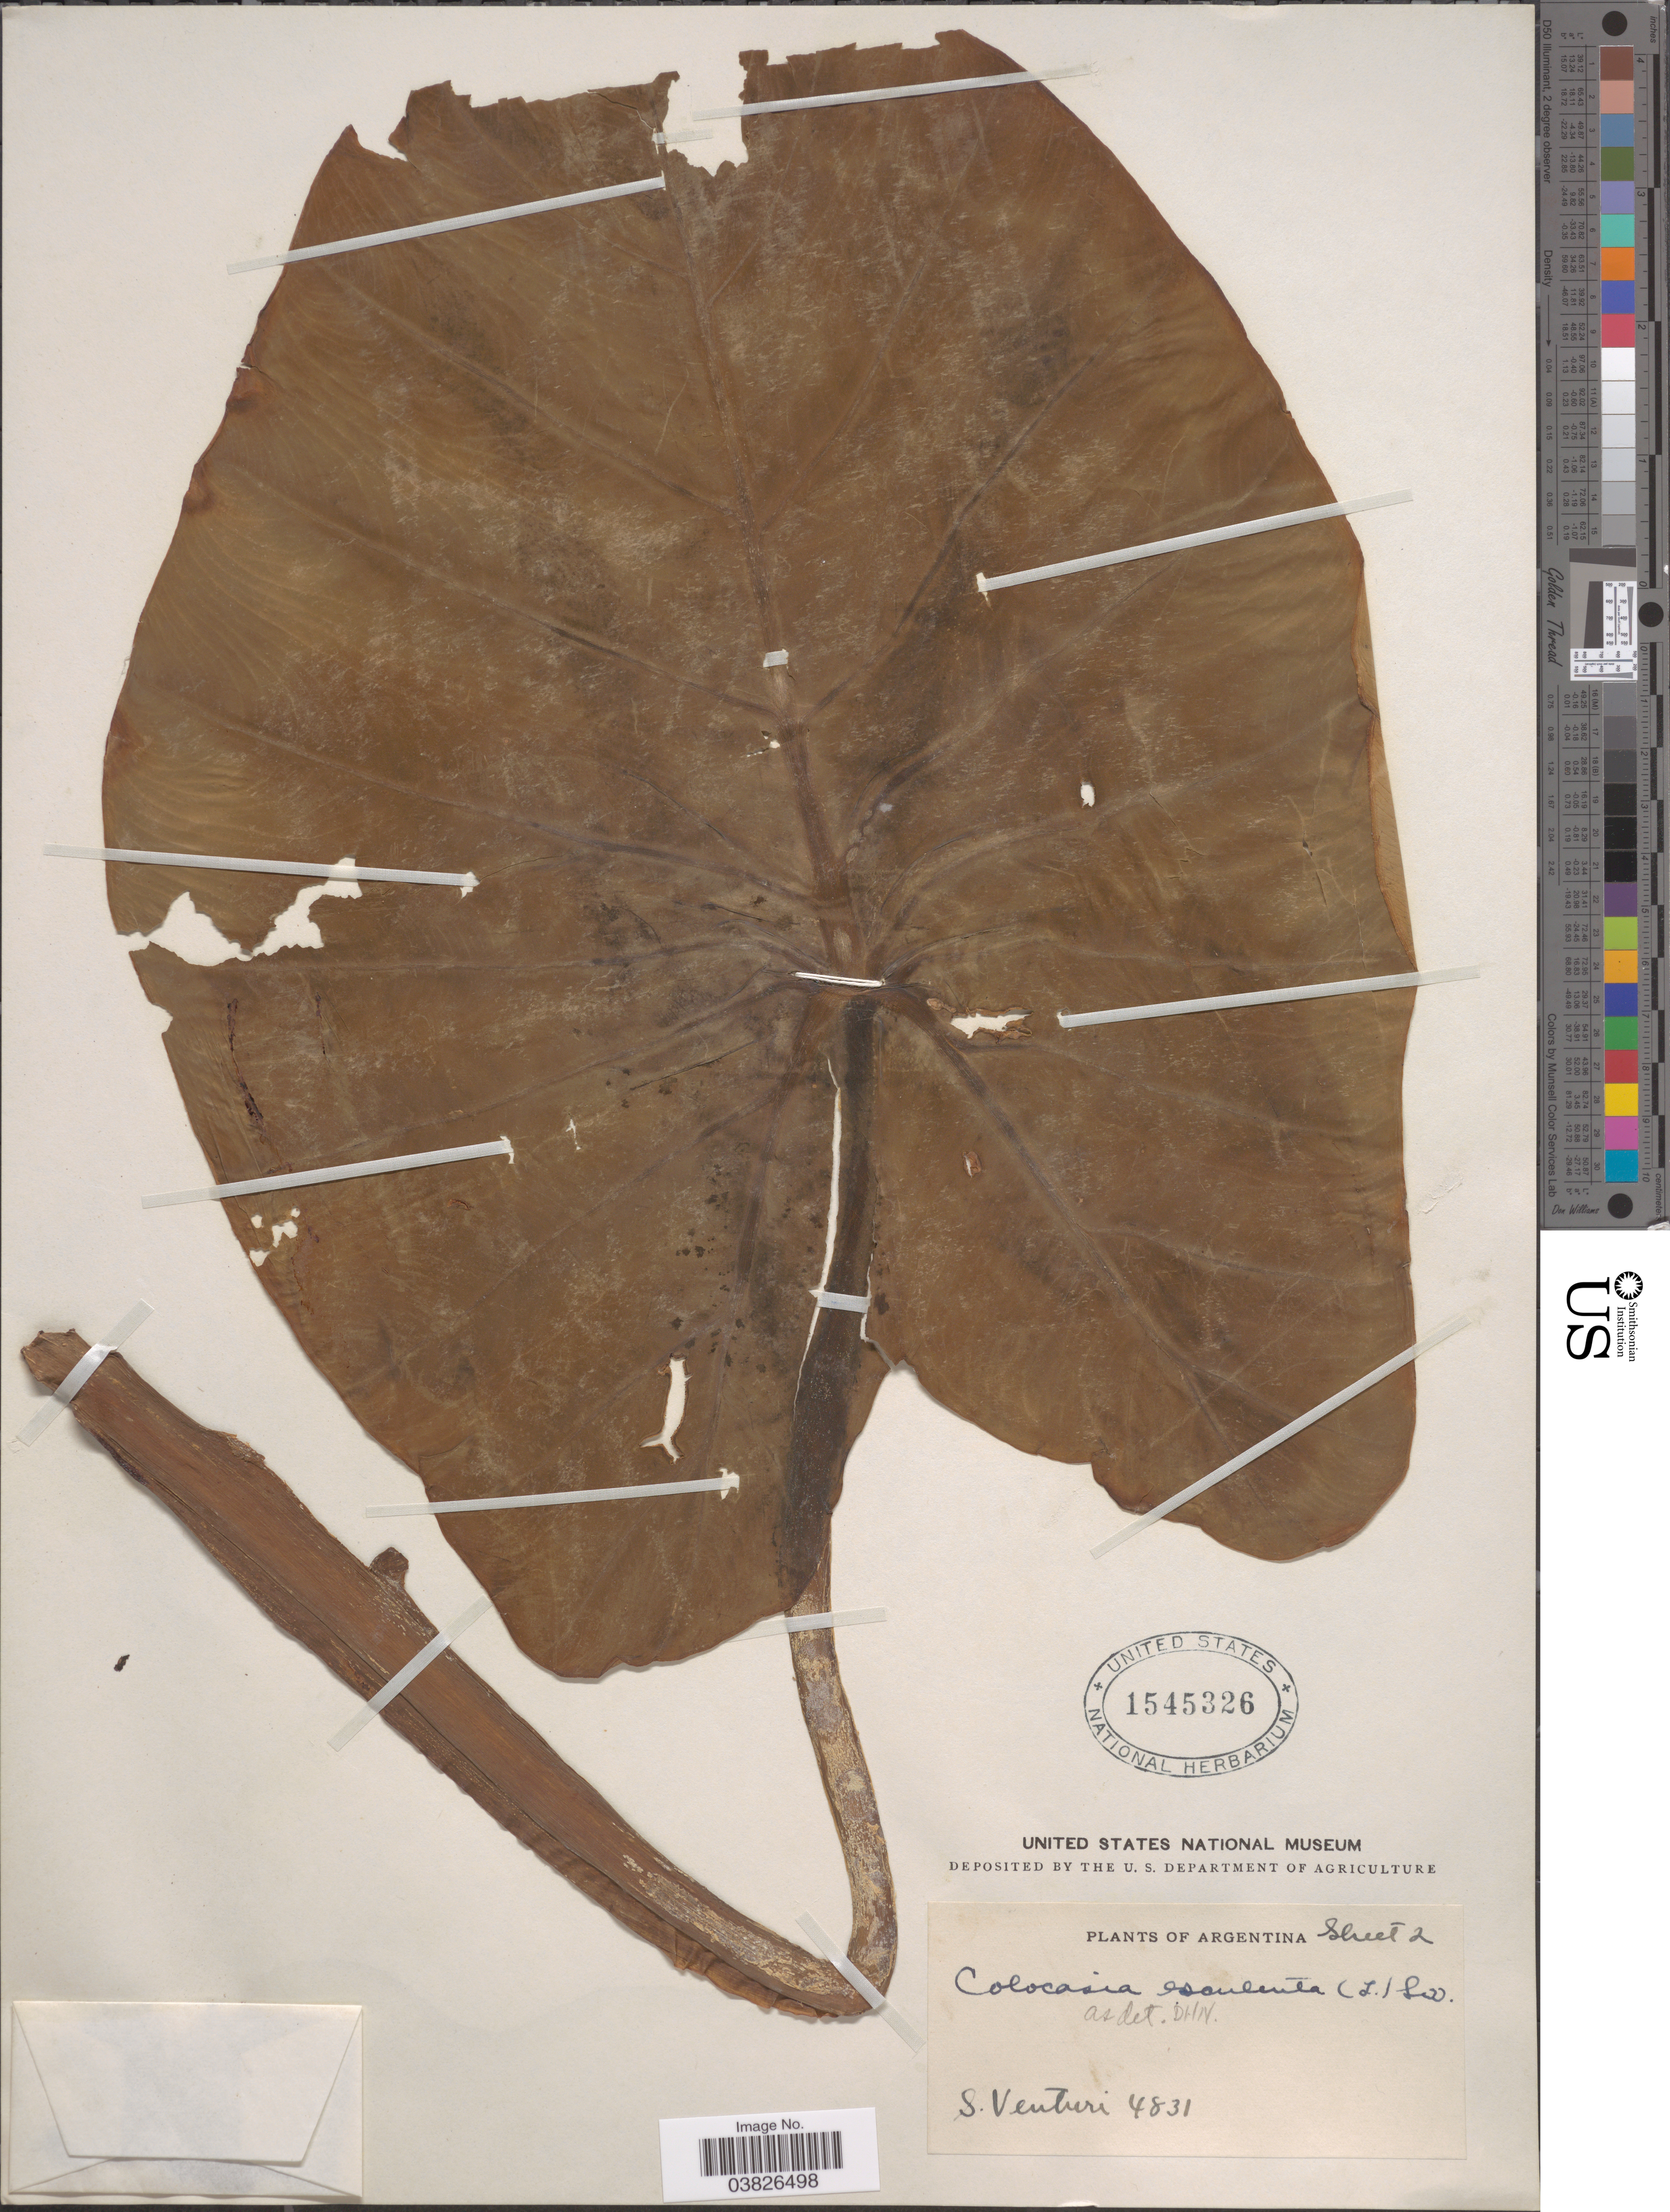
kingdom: Plantae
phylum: Tracheophyta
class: Liliopsida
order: Alismatales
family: Araceae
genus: Colocasia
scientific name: Colocasia esculenta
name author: (L.) Schott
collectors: S. Venturi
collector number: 4831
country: Argentina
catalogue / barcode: US 1545326